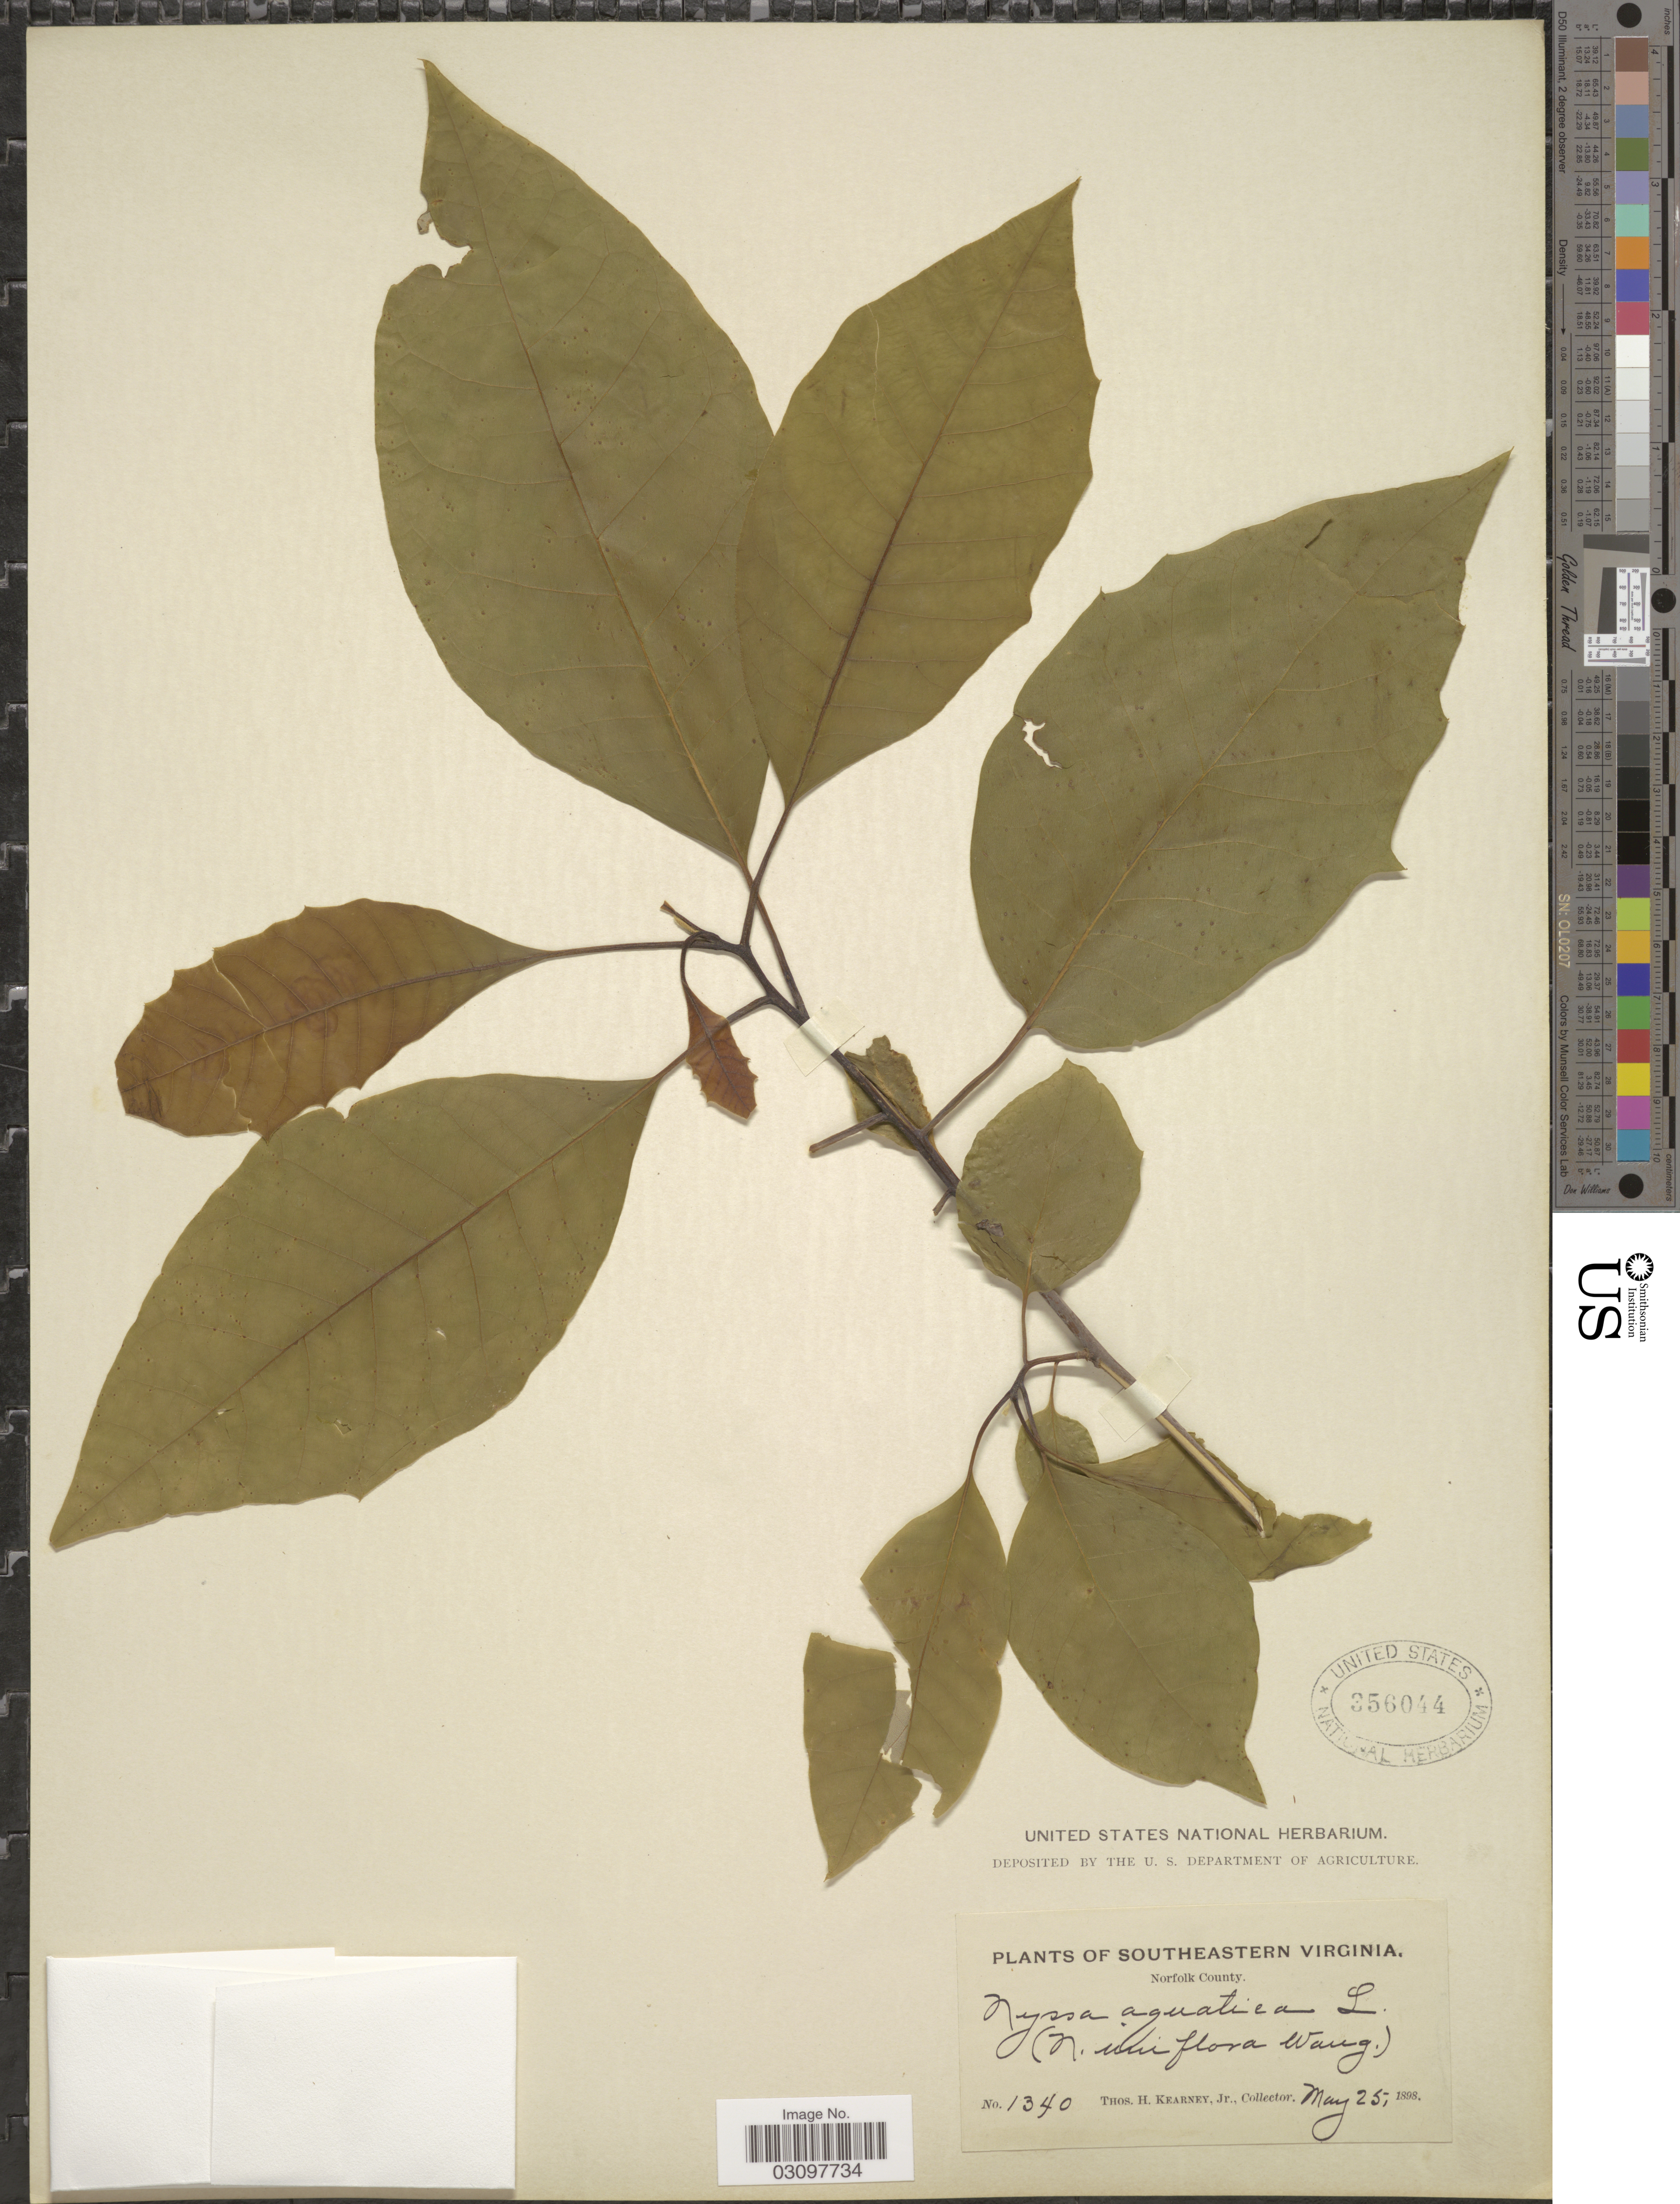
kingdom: Plantae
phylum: Tracheophyta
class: Magnoliopsida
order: Cornales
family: Nyssaceae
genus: Nyssa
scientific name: Nyssa aquatica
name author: L.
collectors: T. H. Kearney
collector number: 1340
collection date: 1898-05-25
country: United States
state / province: Virginia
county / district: City of Norfolk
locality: Southeastern Virginia. Norfolk County.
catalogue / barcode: US 356044